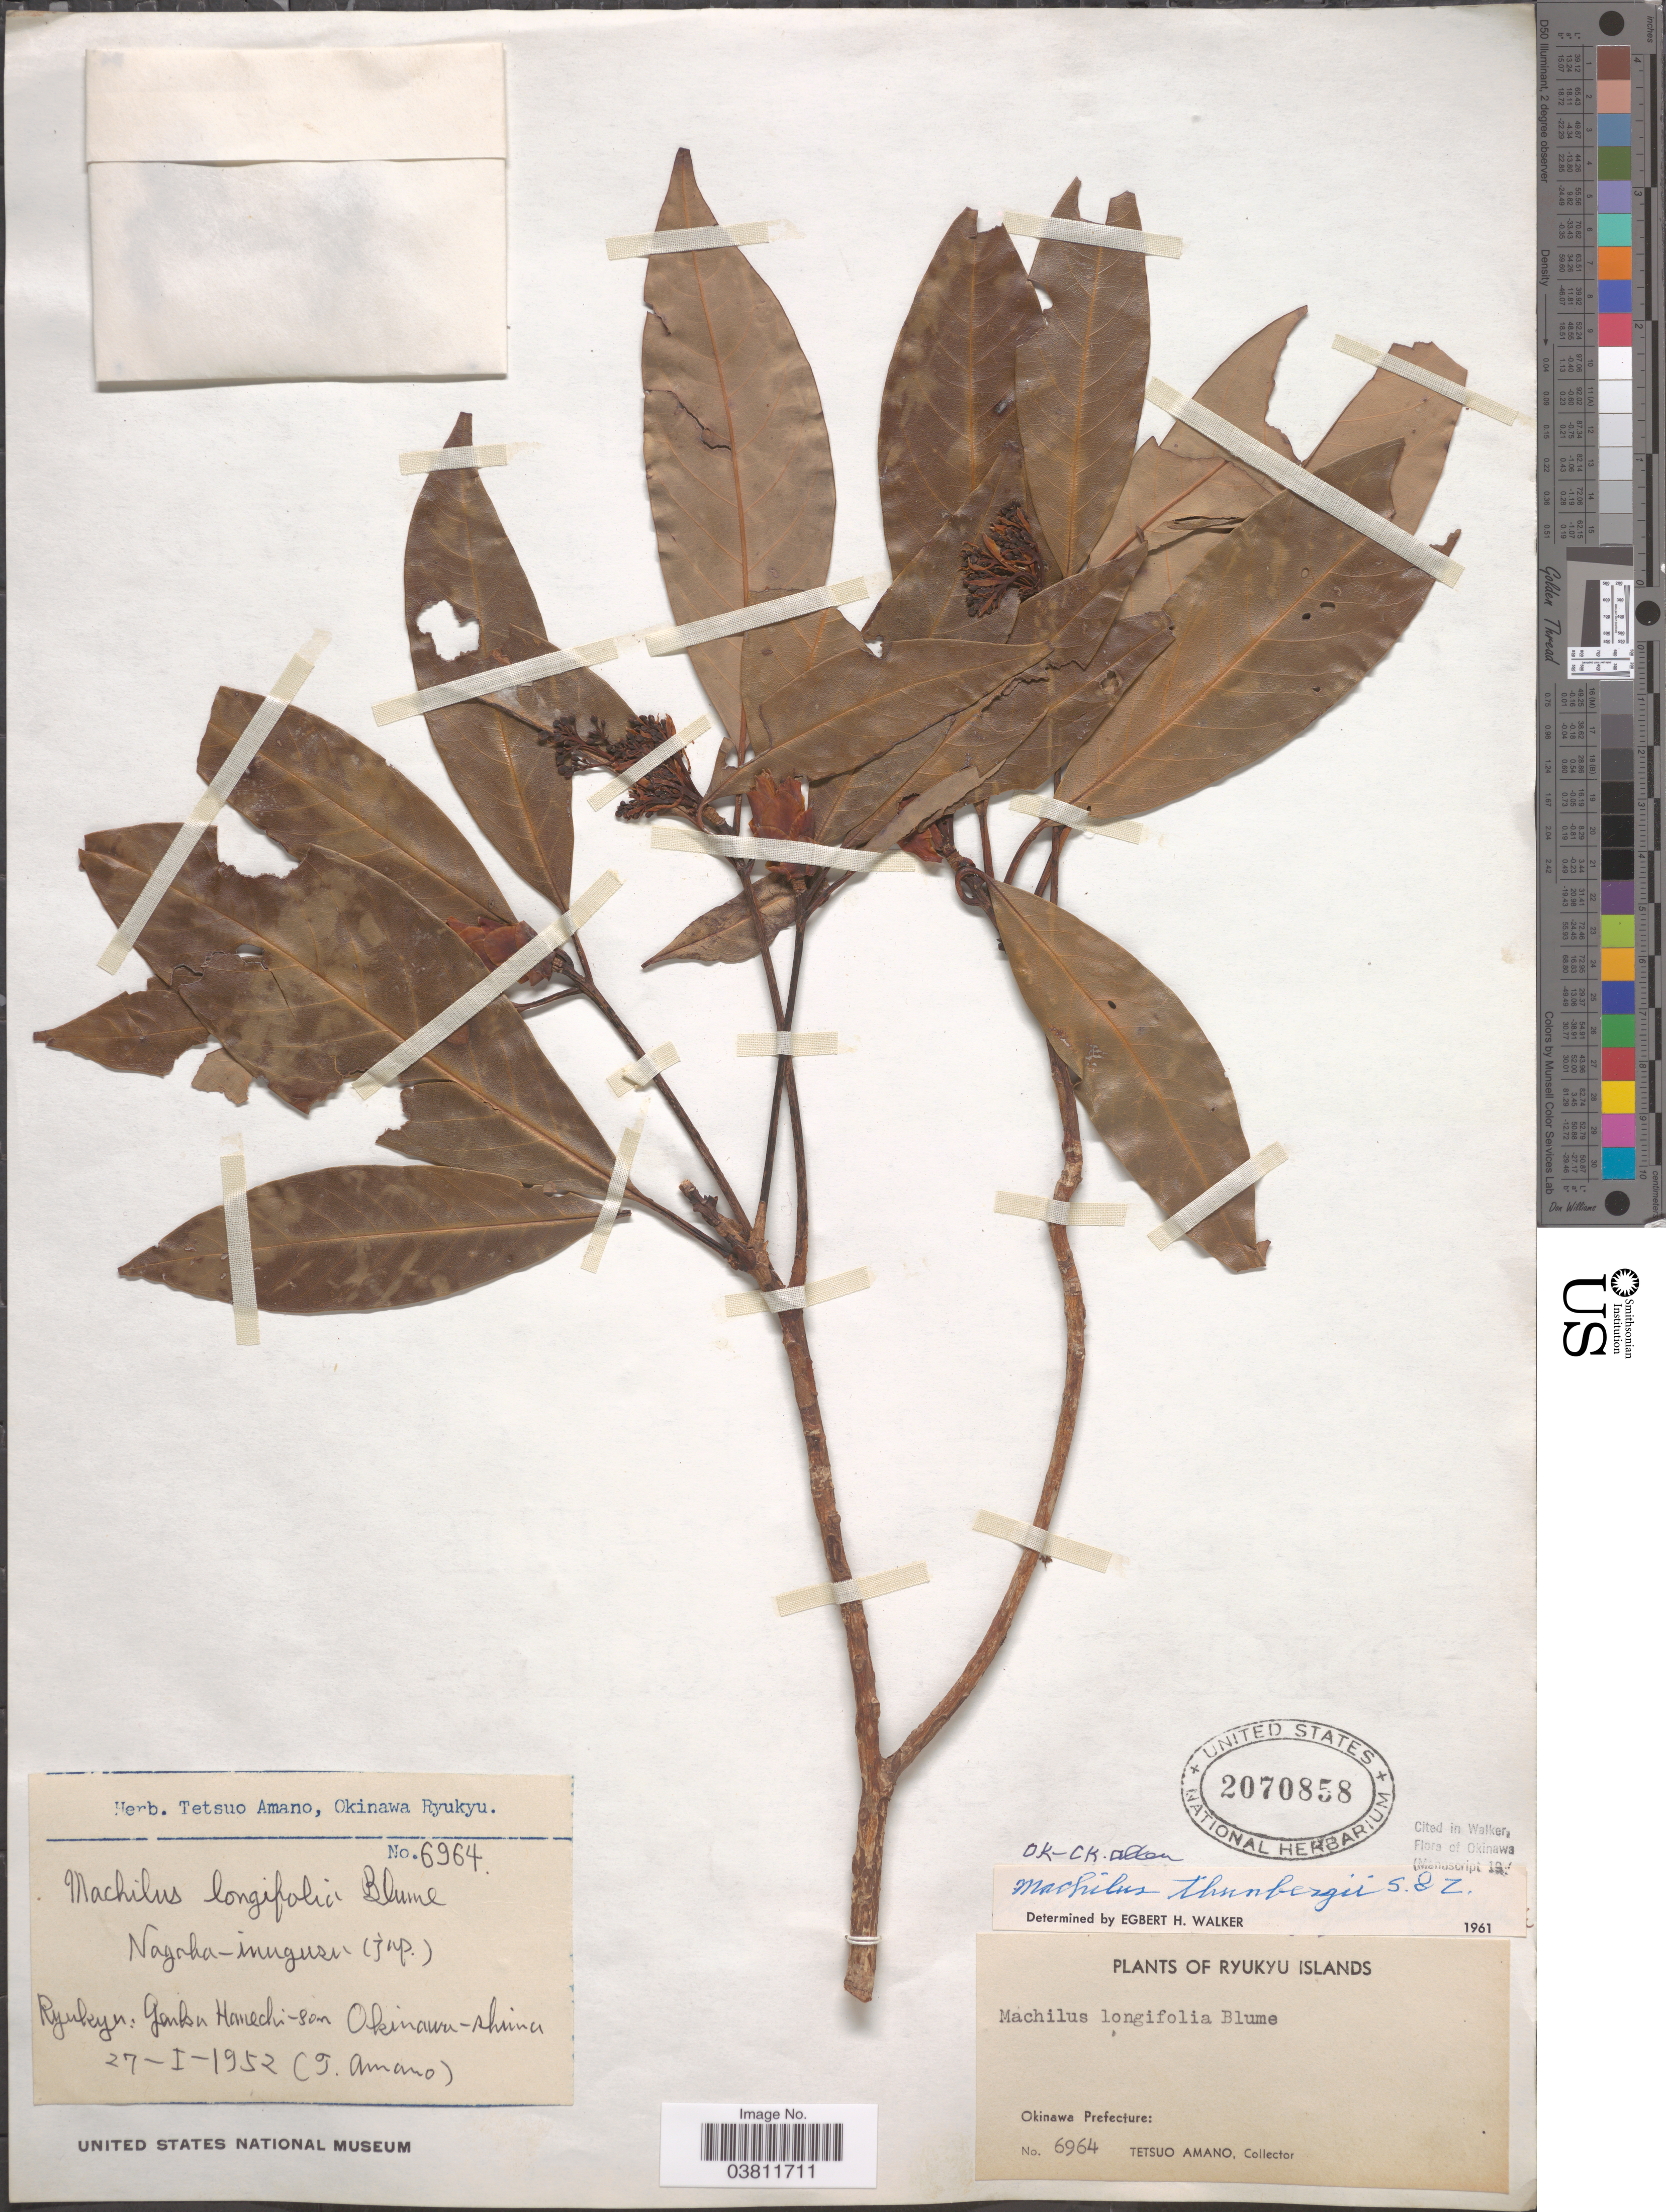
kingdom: Plantae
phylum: Tracheophyta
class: Magnoliopsida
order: Laurales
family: Lauraceae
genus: Machilus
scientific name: Machilus thunbergii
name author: Siebold & Zucc.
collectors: T. Amano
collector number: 6964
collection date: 1952-01-27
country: Japan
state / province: Okinawa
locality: Ryukyu Islands. Okinawa Prefecture. Ganku Hanechi-son Okinawa-shima.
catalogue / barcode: US 2070858